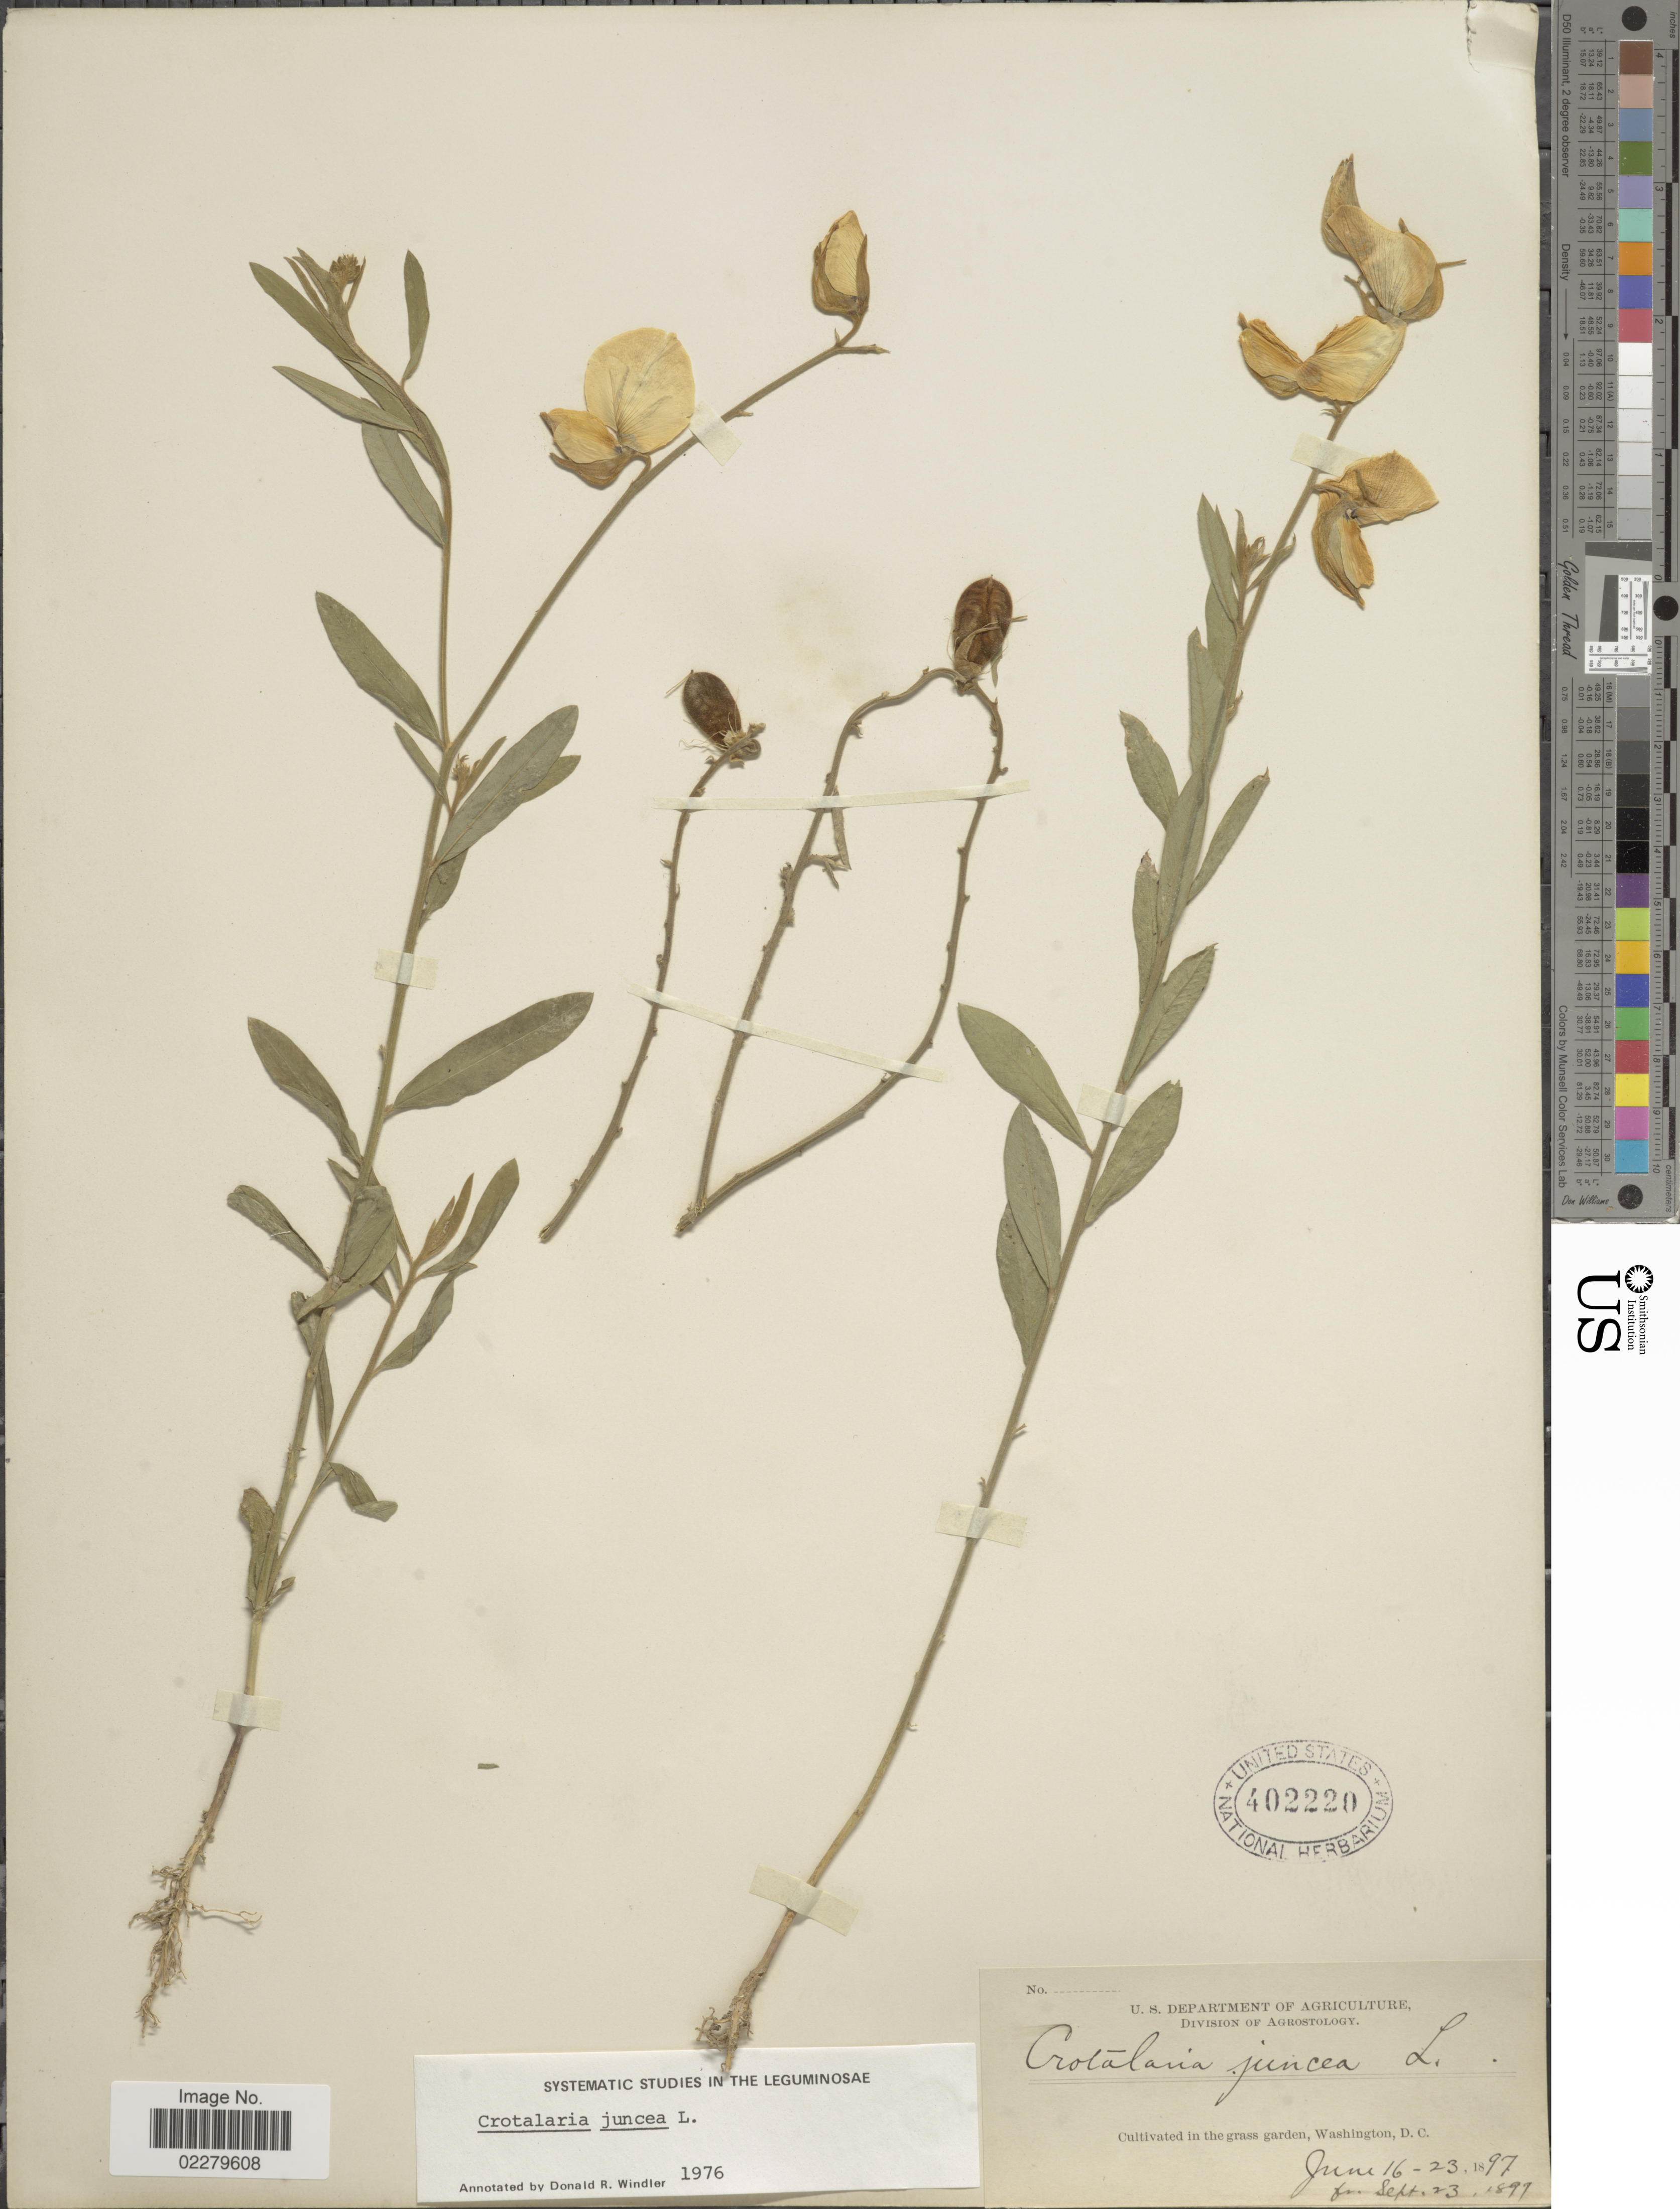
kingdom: Plantae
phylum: Tracheophyta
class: Magnoliopsida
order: Fabales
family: Fabaceae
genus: Crotalaria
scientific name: Crotalaria juncea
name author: L.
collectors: U.S. Department of Agriculture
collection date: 1897-06-16/1897-09-23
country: United States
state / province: District of Columbia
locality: Washington, D.C.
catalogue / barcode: US 402220